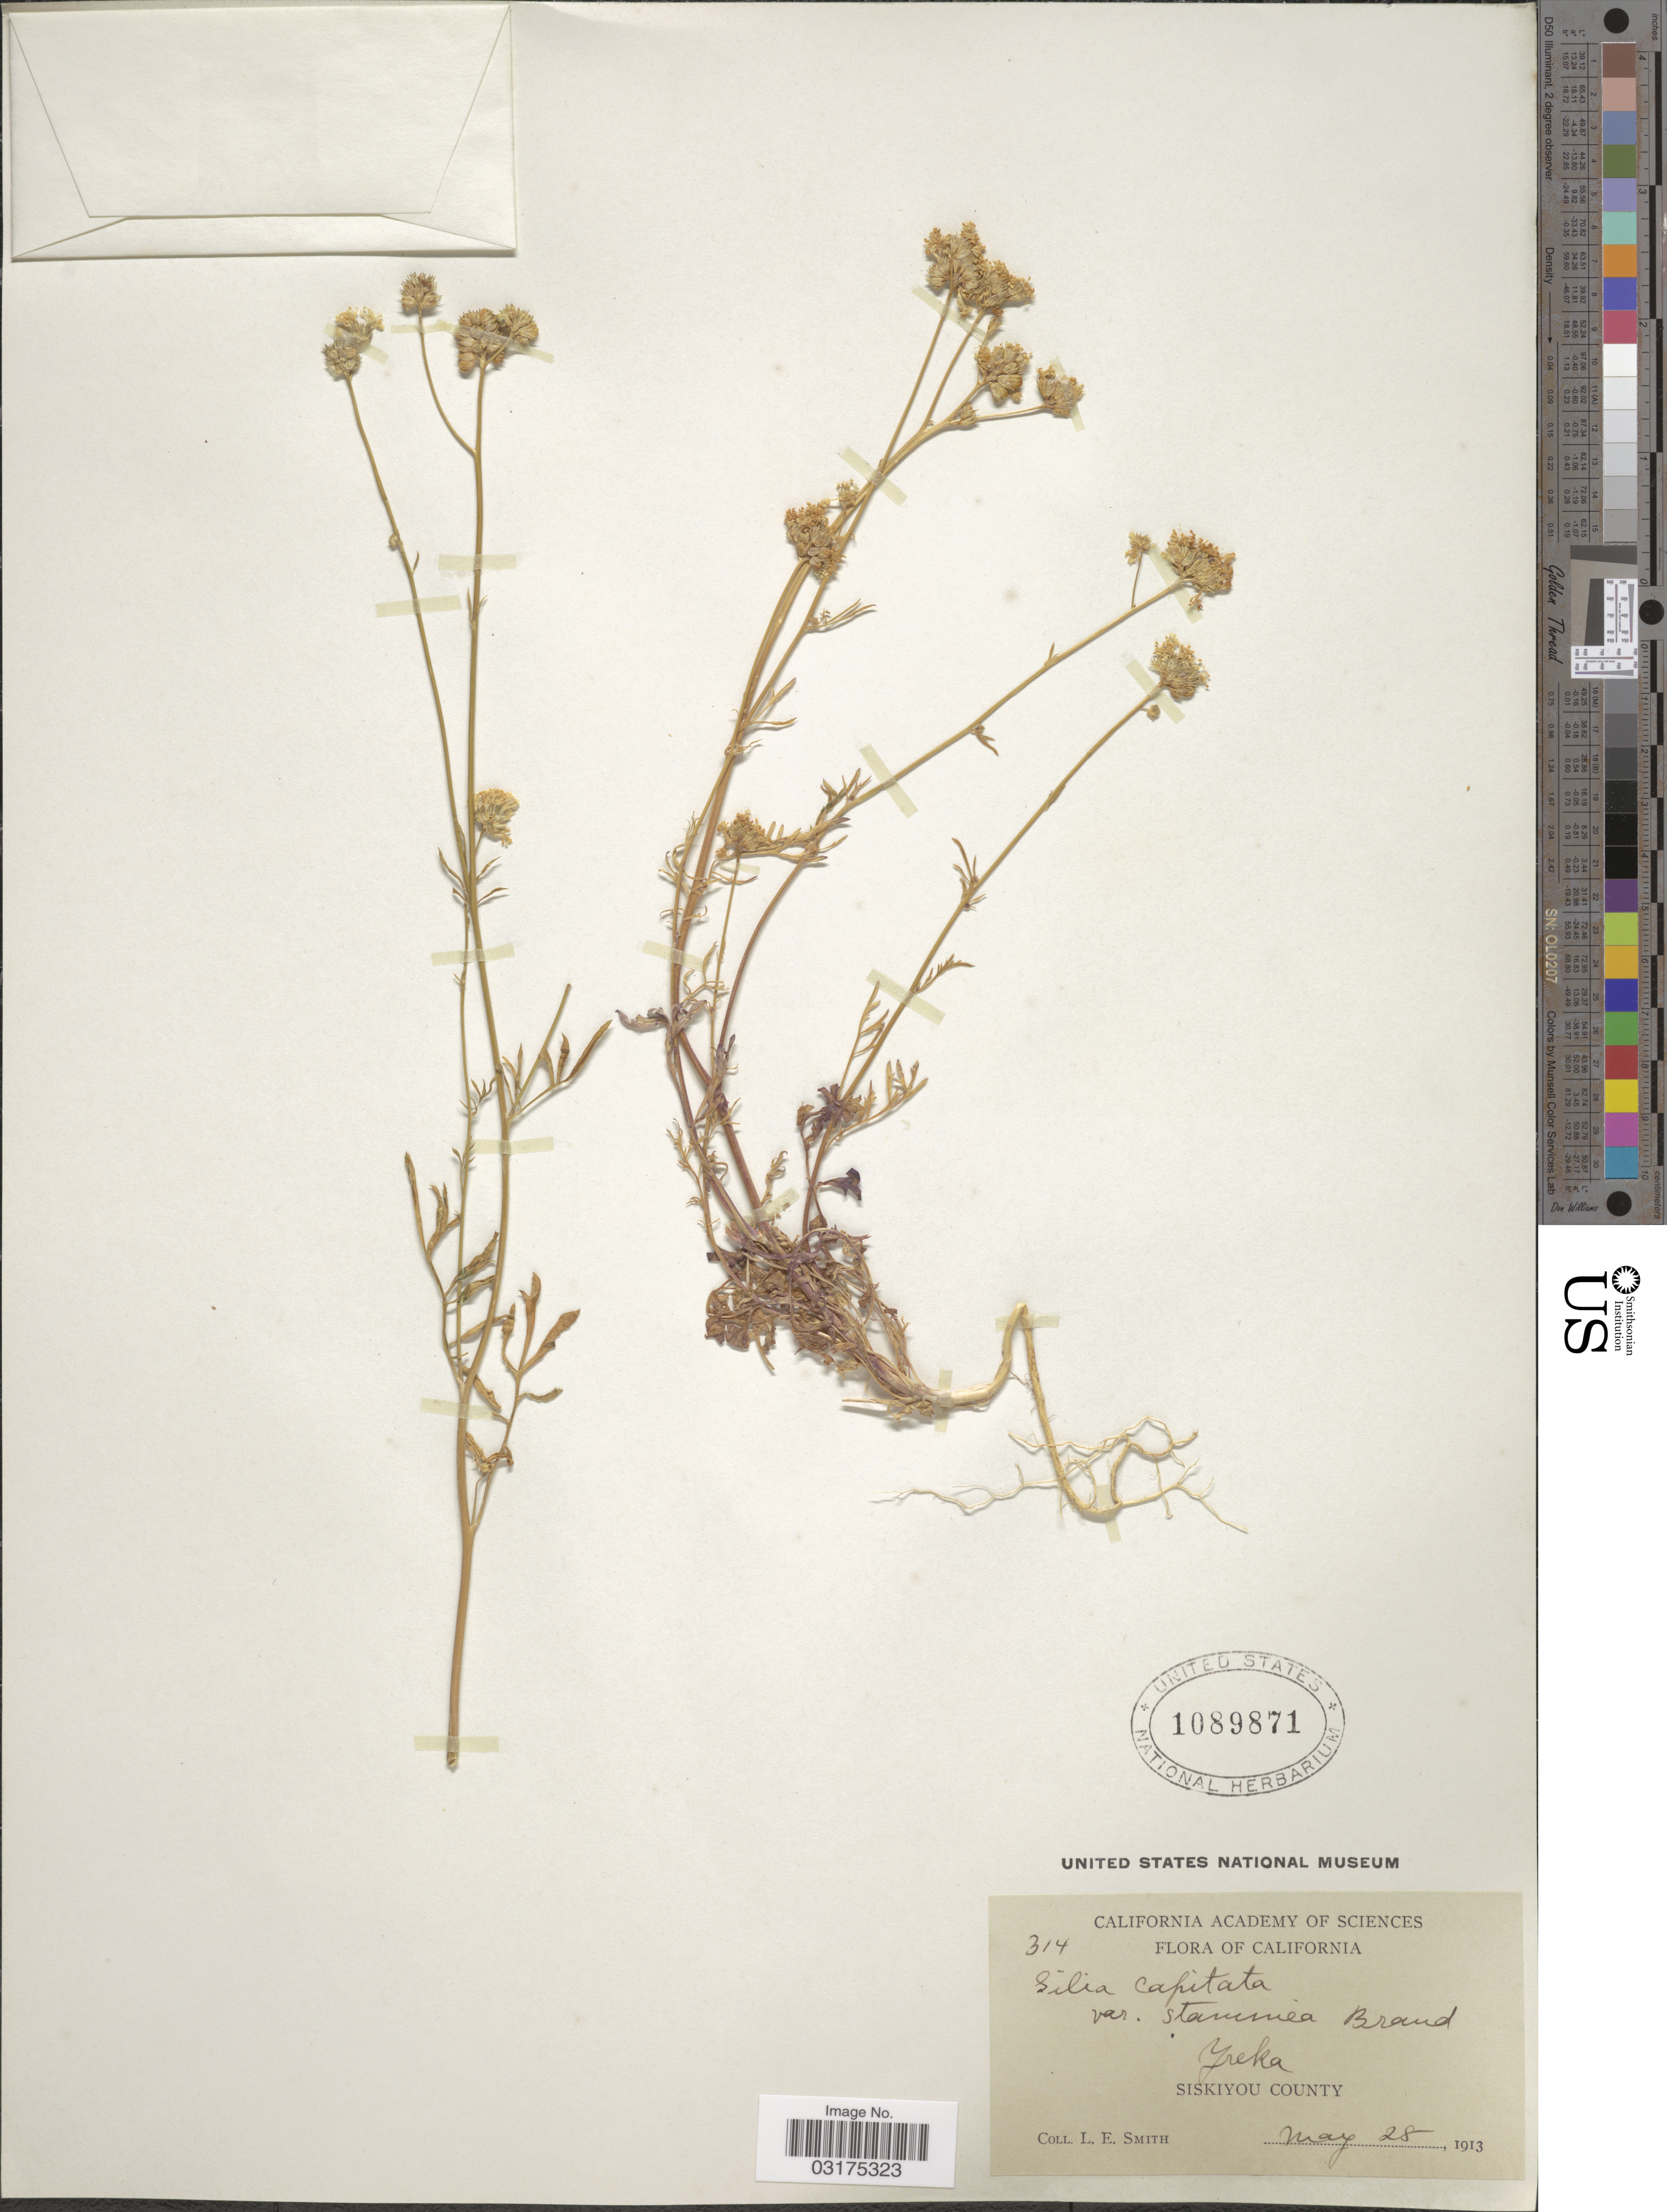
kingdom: Plantae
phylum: Tracheophyta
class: Magnoliopsida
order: Ericales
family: Polemoniaceae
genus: Gilia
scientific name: Gilia capitata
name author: Sims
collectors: L. E. Smith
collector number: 314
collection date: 1913-05-28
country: United States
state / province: California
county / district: Siskiyou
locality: Yreka, Siskiyou County.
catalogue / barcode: US 1089871